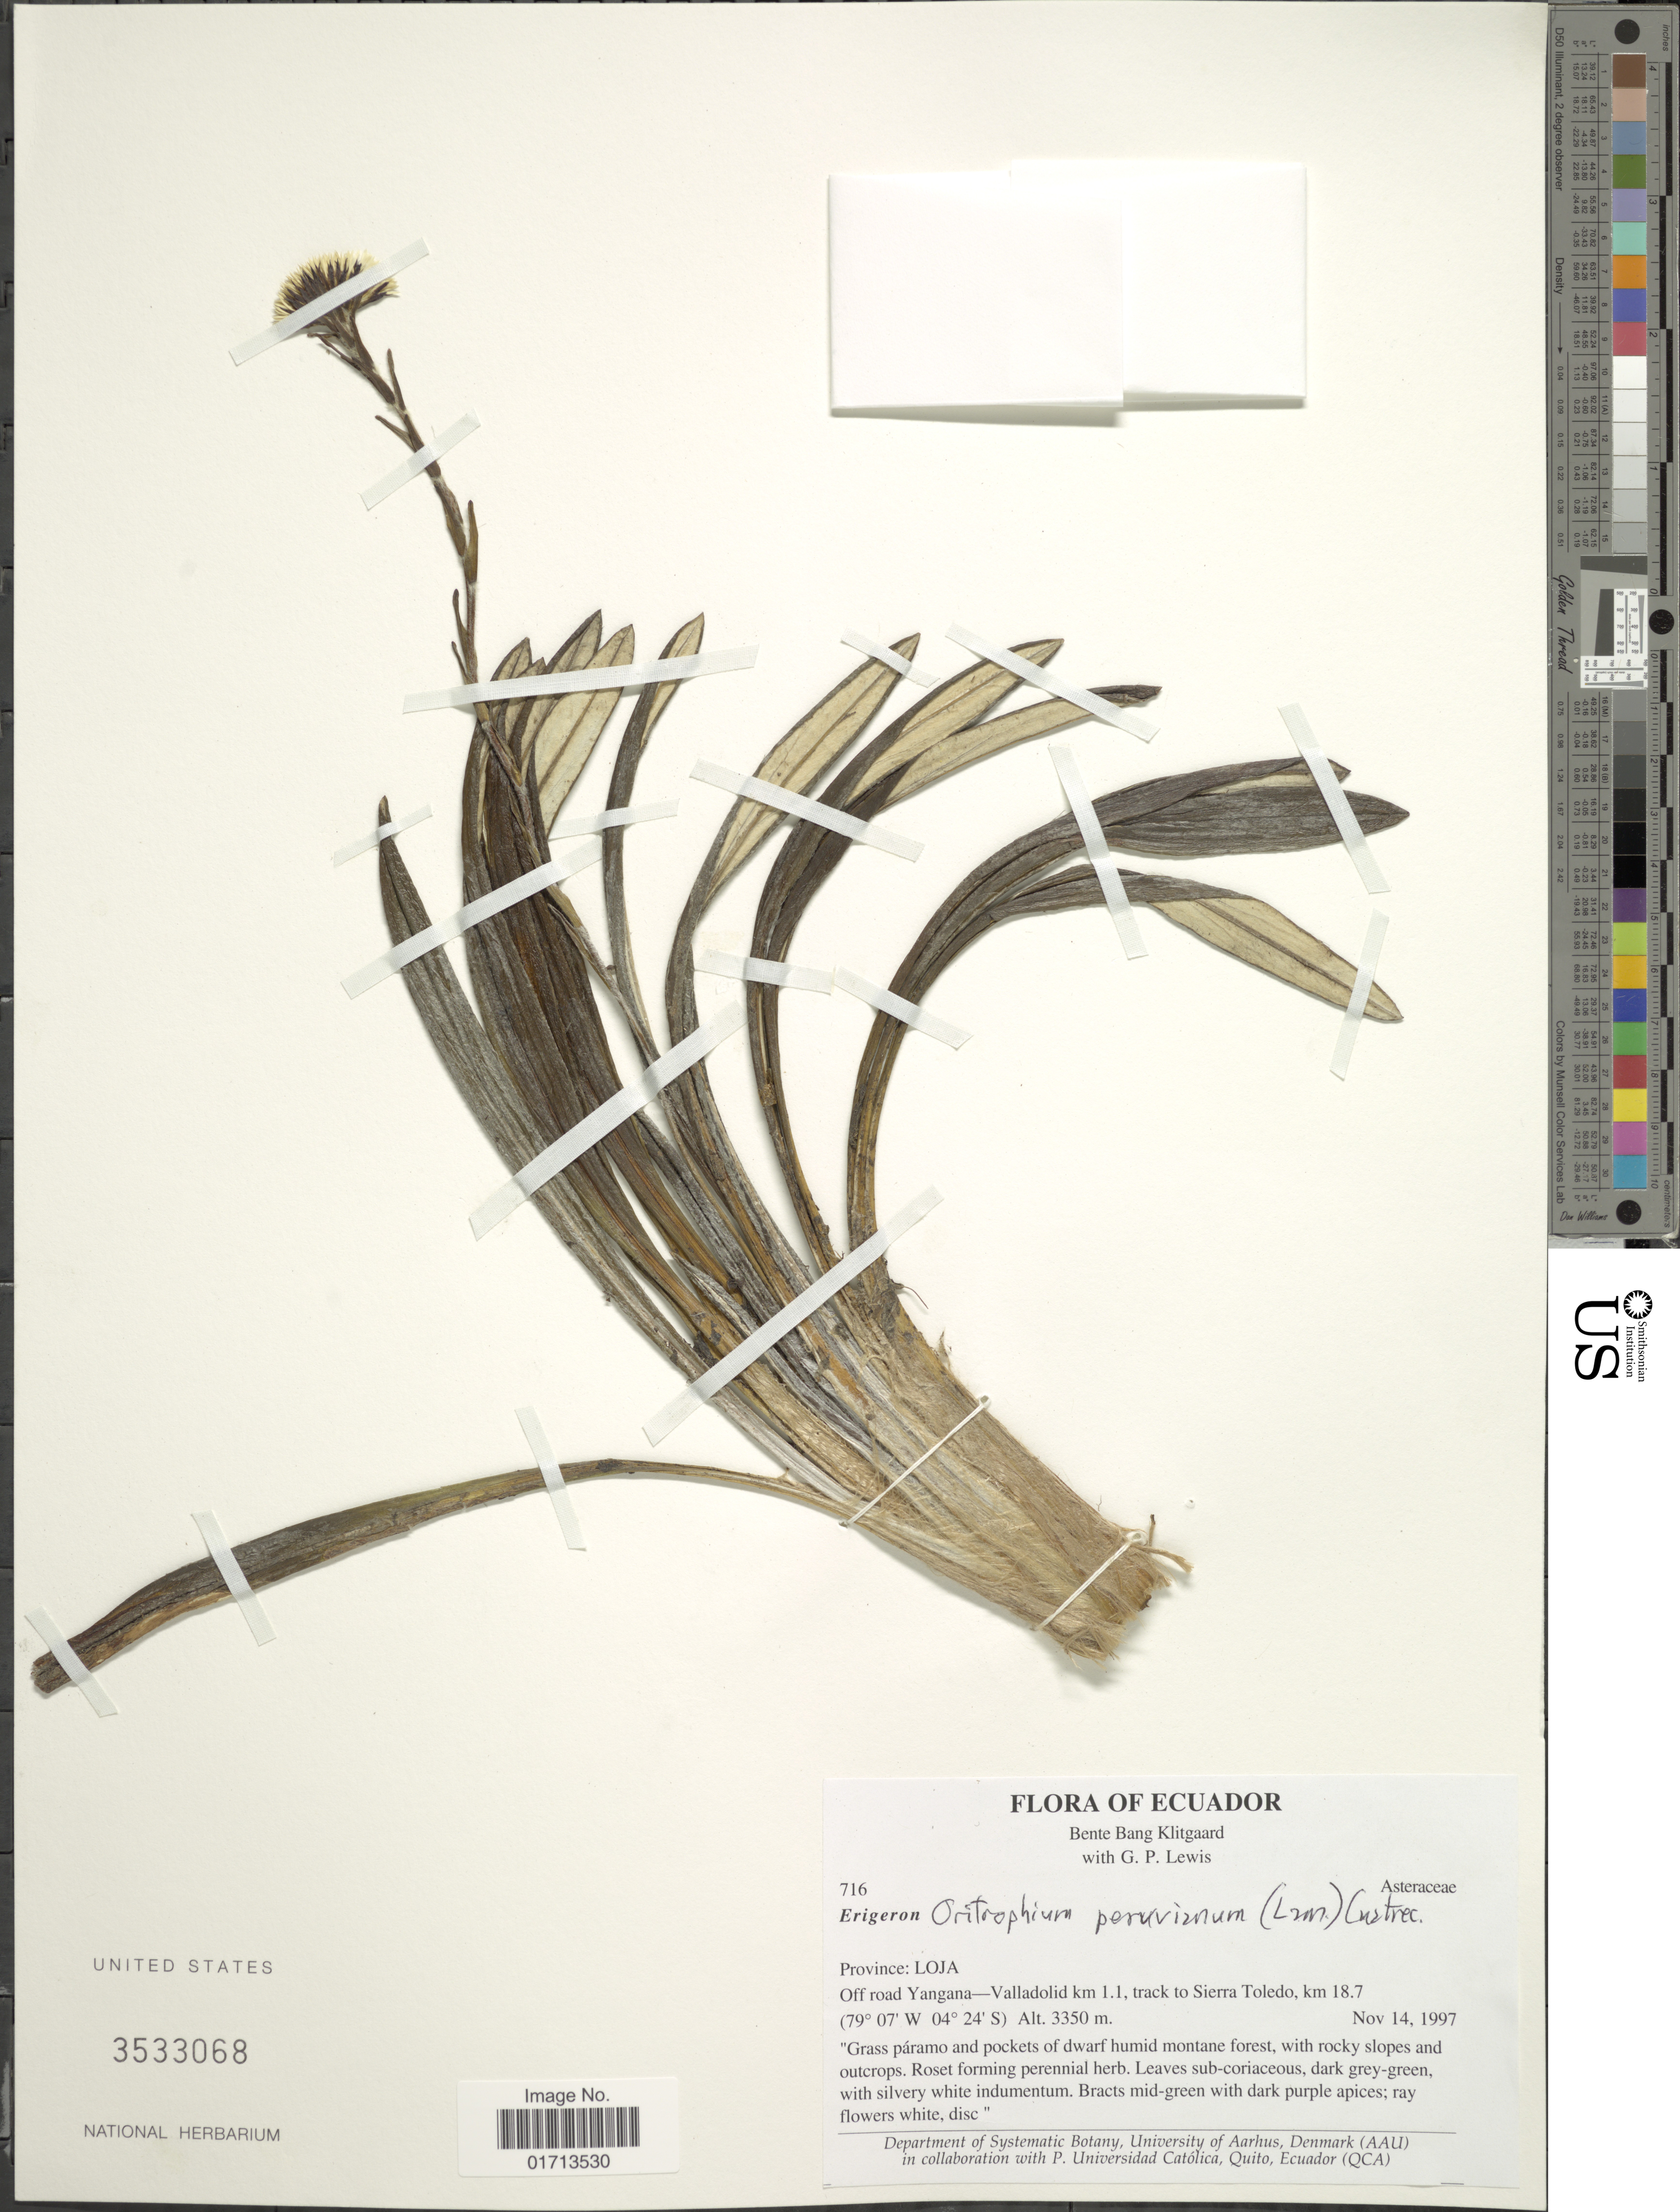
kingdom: Plantae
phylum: Tracheophyta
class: Magnoliopsida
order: Asterales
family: Asteraceae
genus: Oritrophium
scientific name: Oritrophium peruvianum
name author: (Lam.) Cuatrec.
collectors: B. B. Klitgaard & G. P. Lewis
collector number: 716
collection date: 1997-11-14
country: Ecuador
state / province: Loja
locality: Off road Yangana-Valladolis km 1.1, track to Sierra Toledo, km 18.7.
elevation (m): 3350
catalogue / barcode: US 3533068